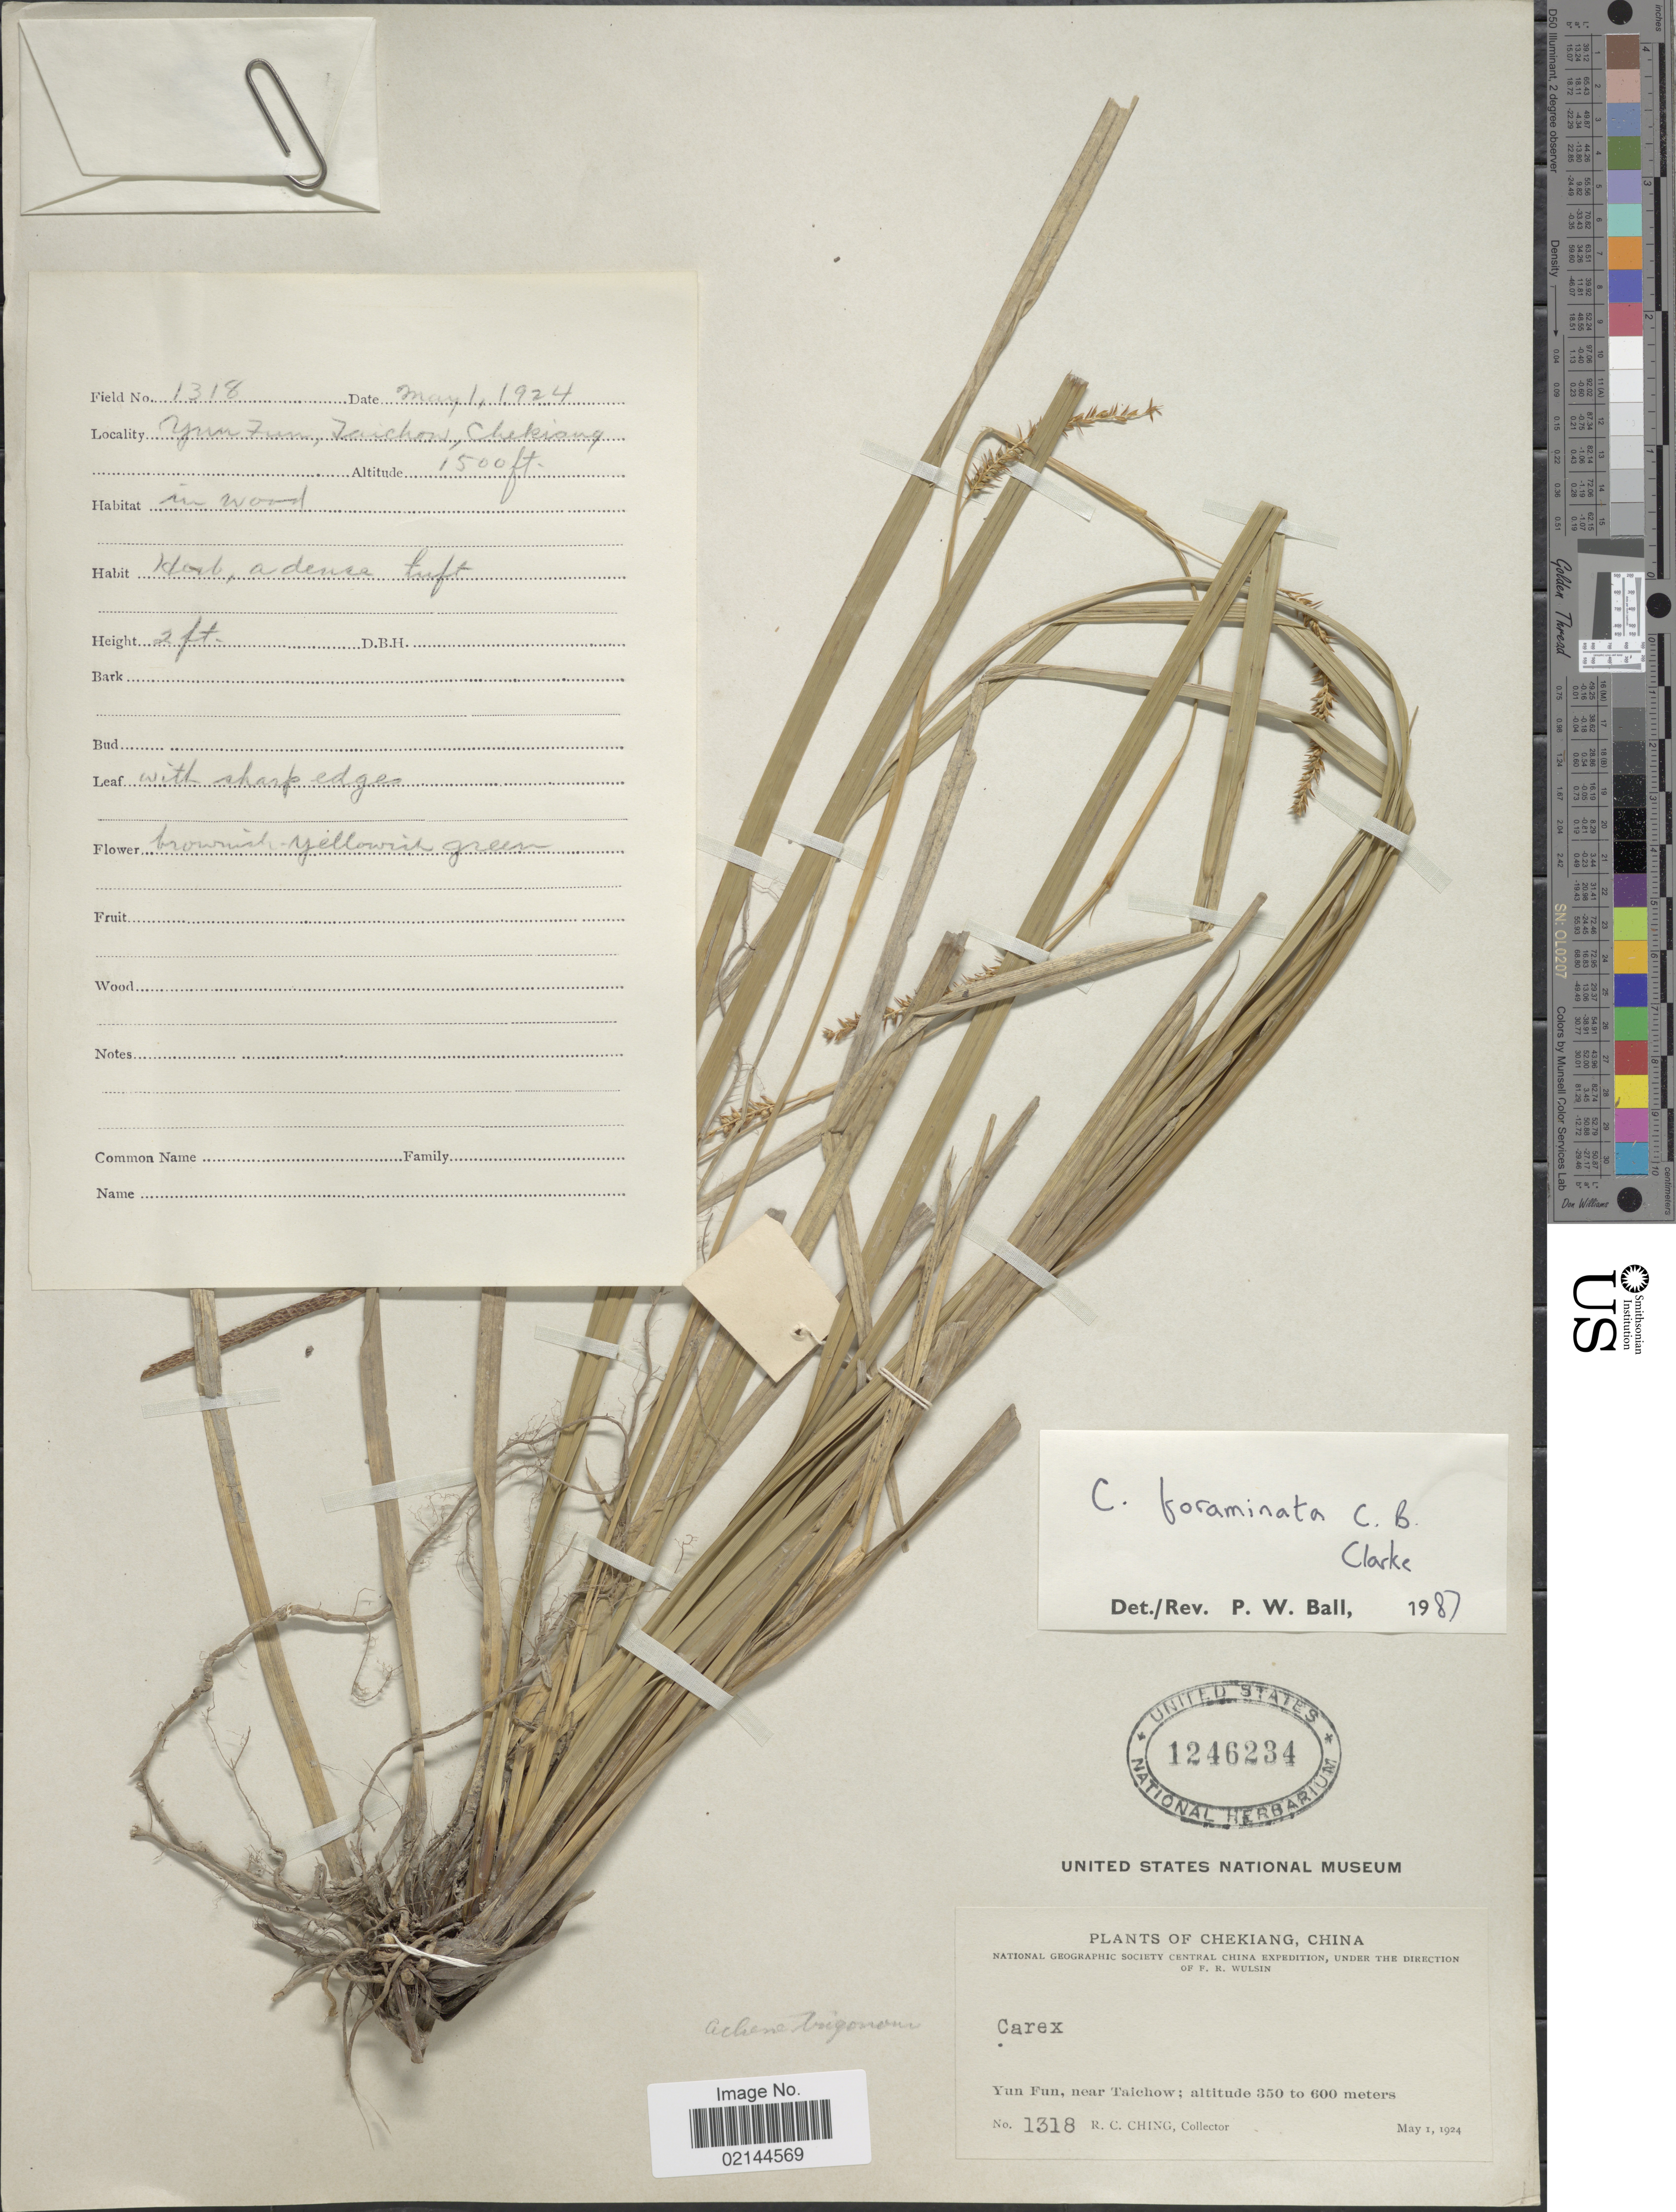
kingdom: Plantae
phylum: Tracheophyta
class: Liliopsida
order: Poales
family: Cyperaceae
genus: Carex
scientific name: Carex foraminata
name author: C.B. Clarke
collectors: R. C. Ching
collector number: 1318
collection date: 1924-05-01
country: China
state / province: Zhejiang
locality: Chekiang, Yun Fun, near Taichow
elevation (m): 457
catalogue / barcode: US 1246234